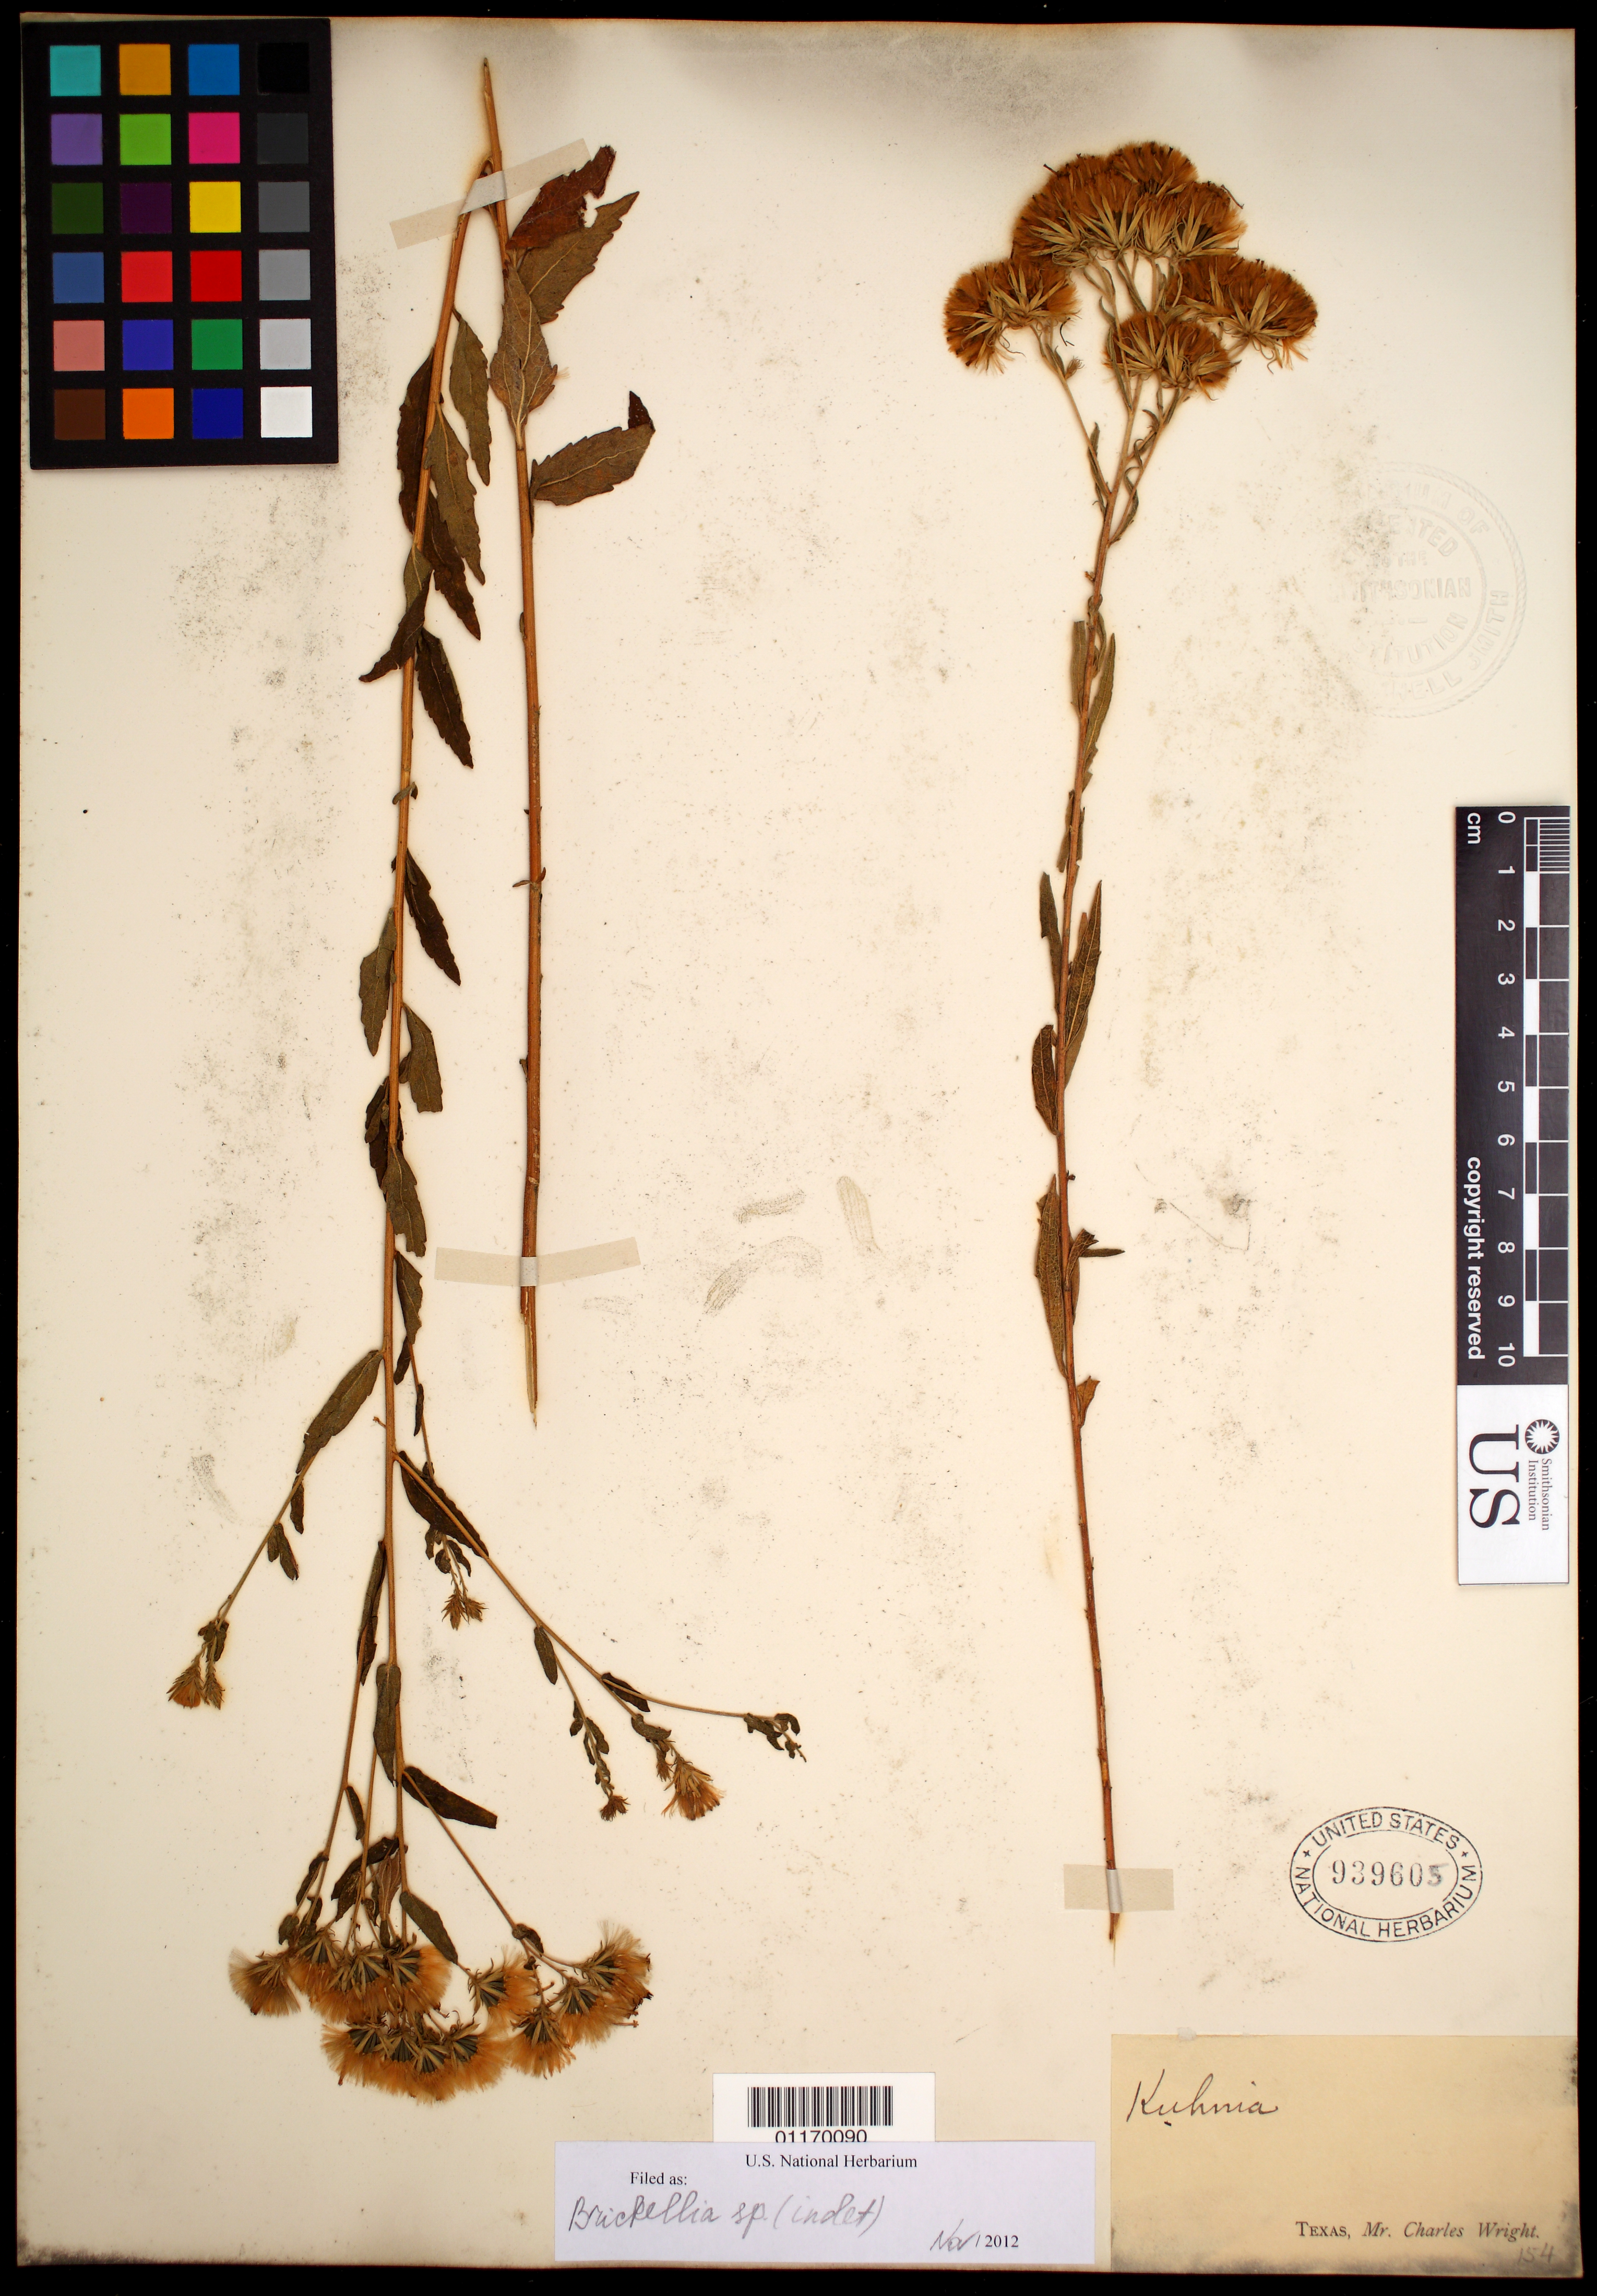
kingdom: Plantae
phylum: Tracheophyta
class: Magnoliopsida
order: Asterales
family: Asteraceae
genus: Brickellia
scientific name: Brickellia sp.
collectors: C. Wright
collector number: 154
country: United States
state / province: Texas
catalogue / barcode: US 939605